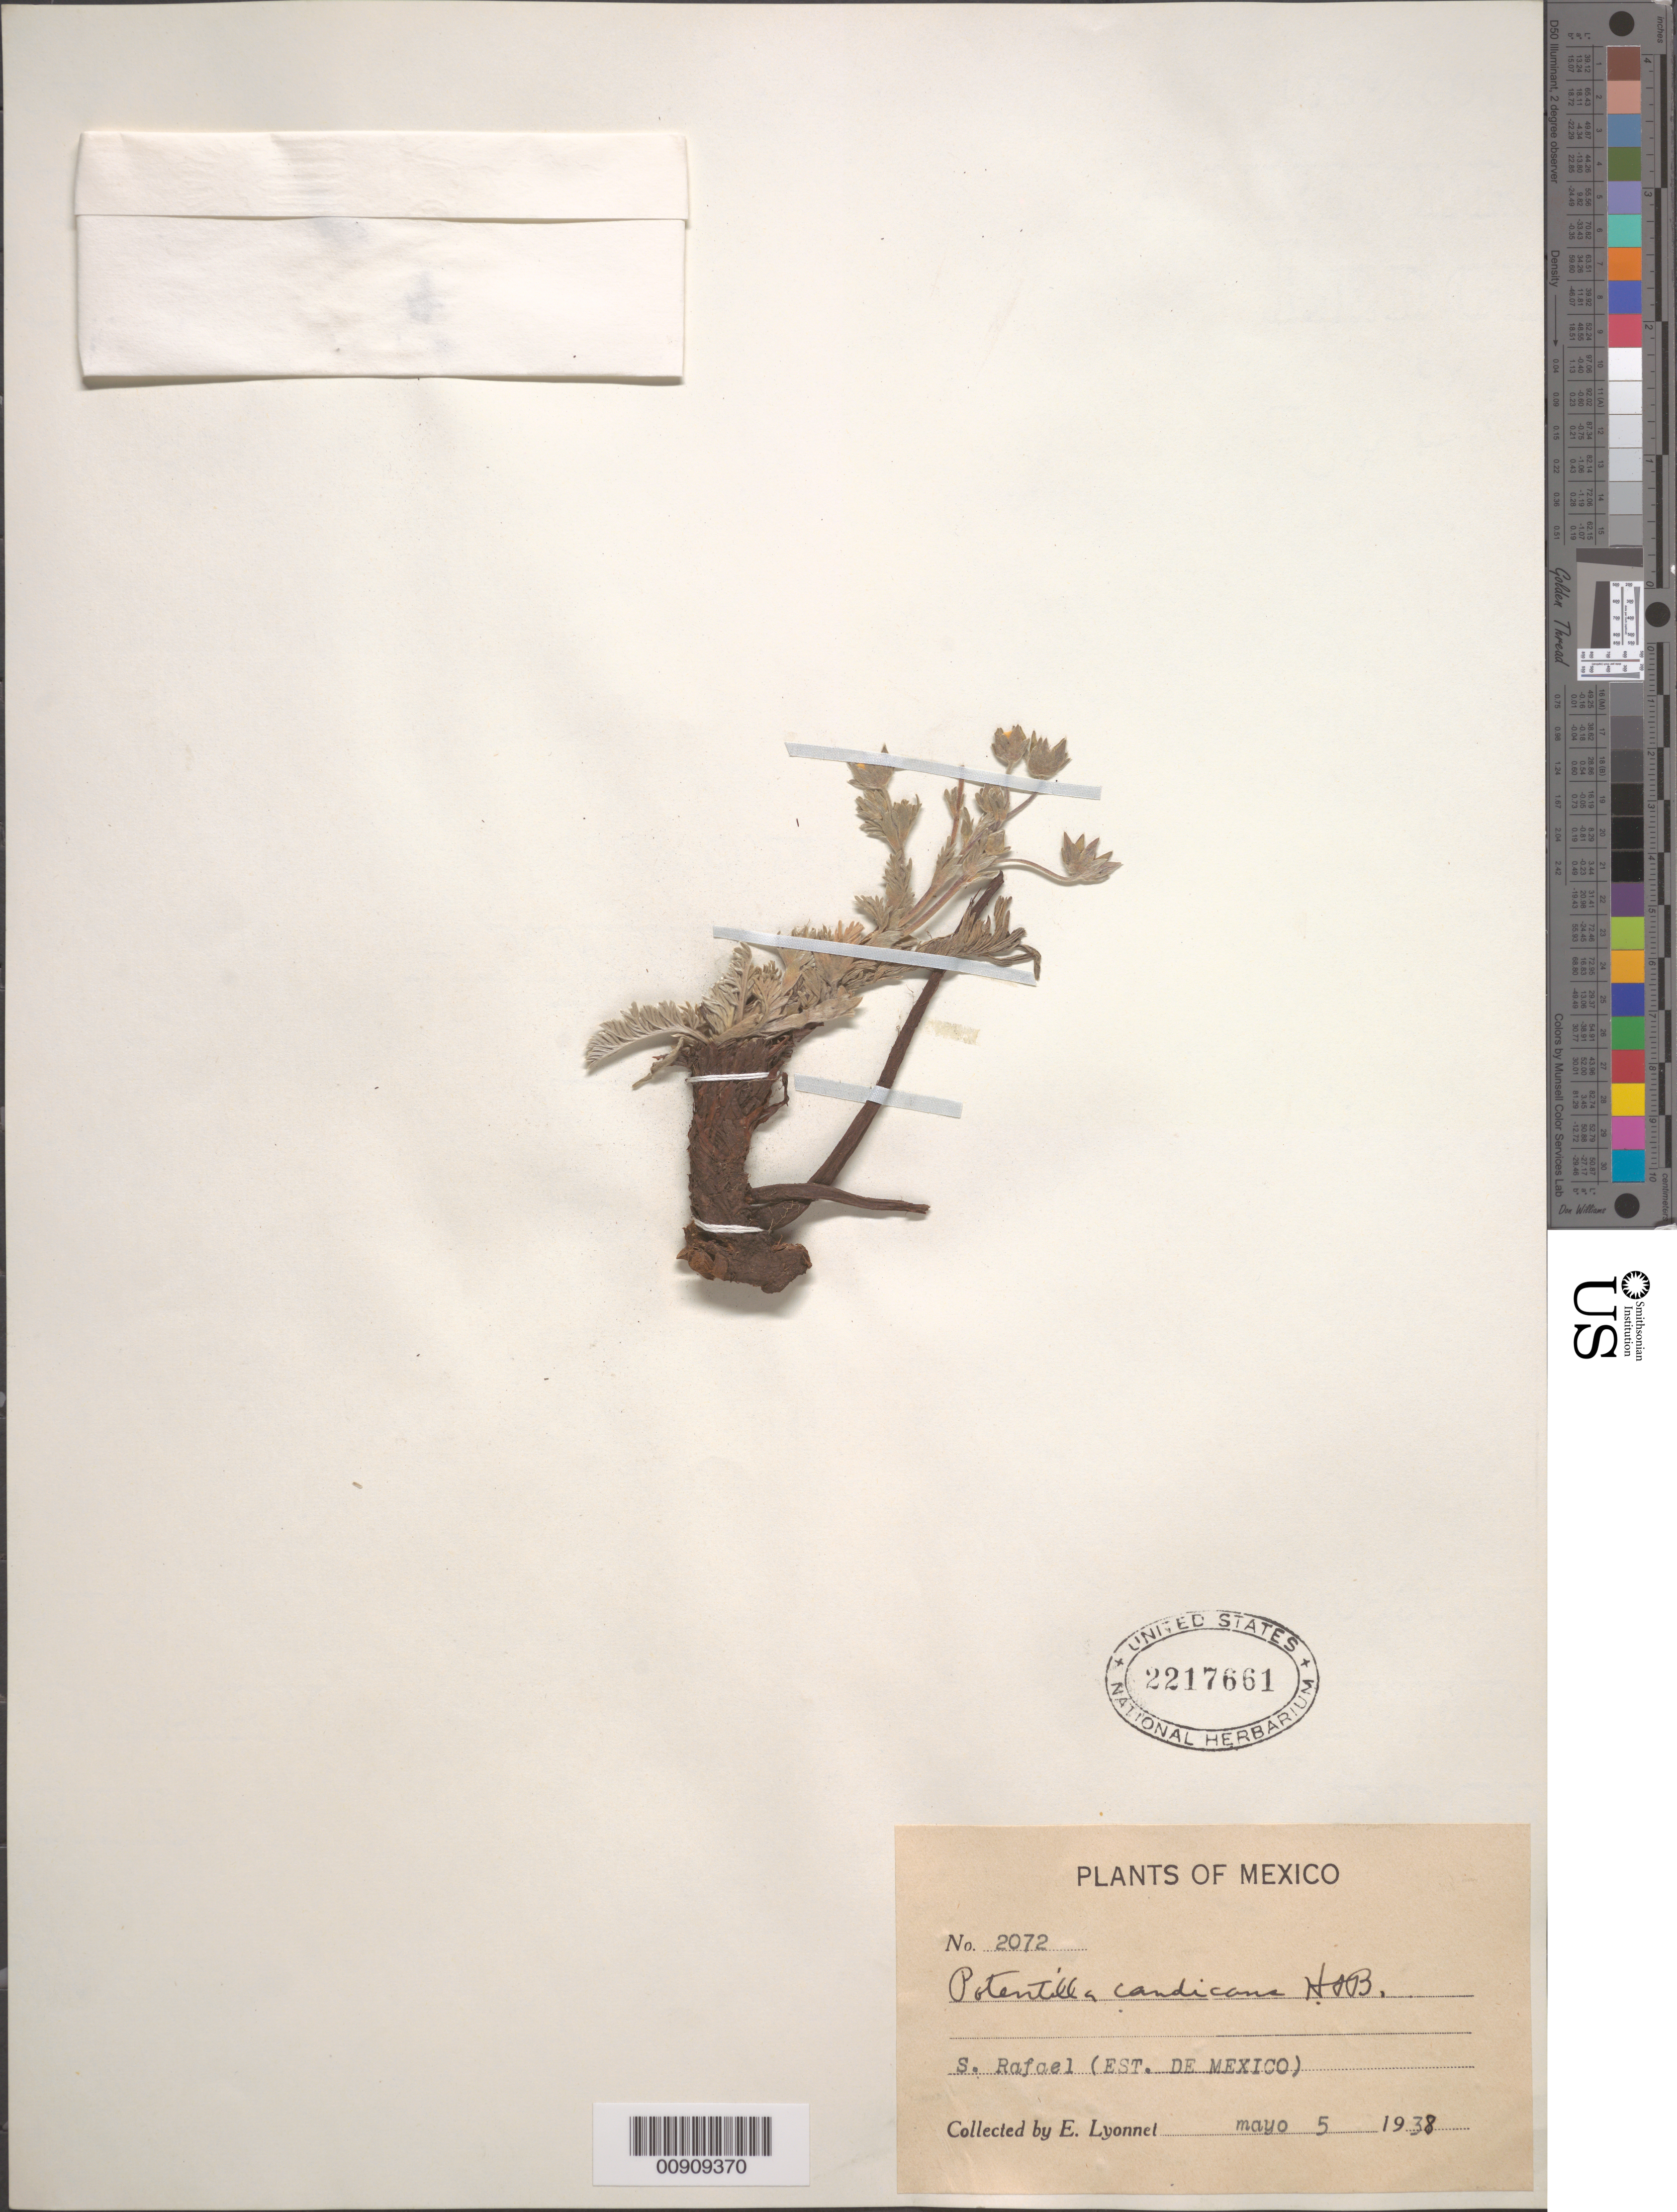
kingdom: Plantae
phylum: Tracheophyta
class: Magnoliopsida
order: Rosales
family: Rosaceae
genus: Potentilla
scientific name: Potentilla candicans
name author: Humb. & Bonpl. ex Nestl.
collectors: Bro. E. Lyonnet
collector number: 2072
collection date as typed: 05 May 1938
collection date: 1938-05-05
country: Mexico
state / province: México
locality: S. Rafael (Estado de Mexico).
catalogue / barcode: US 2217661